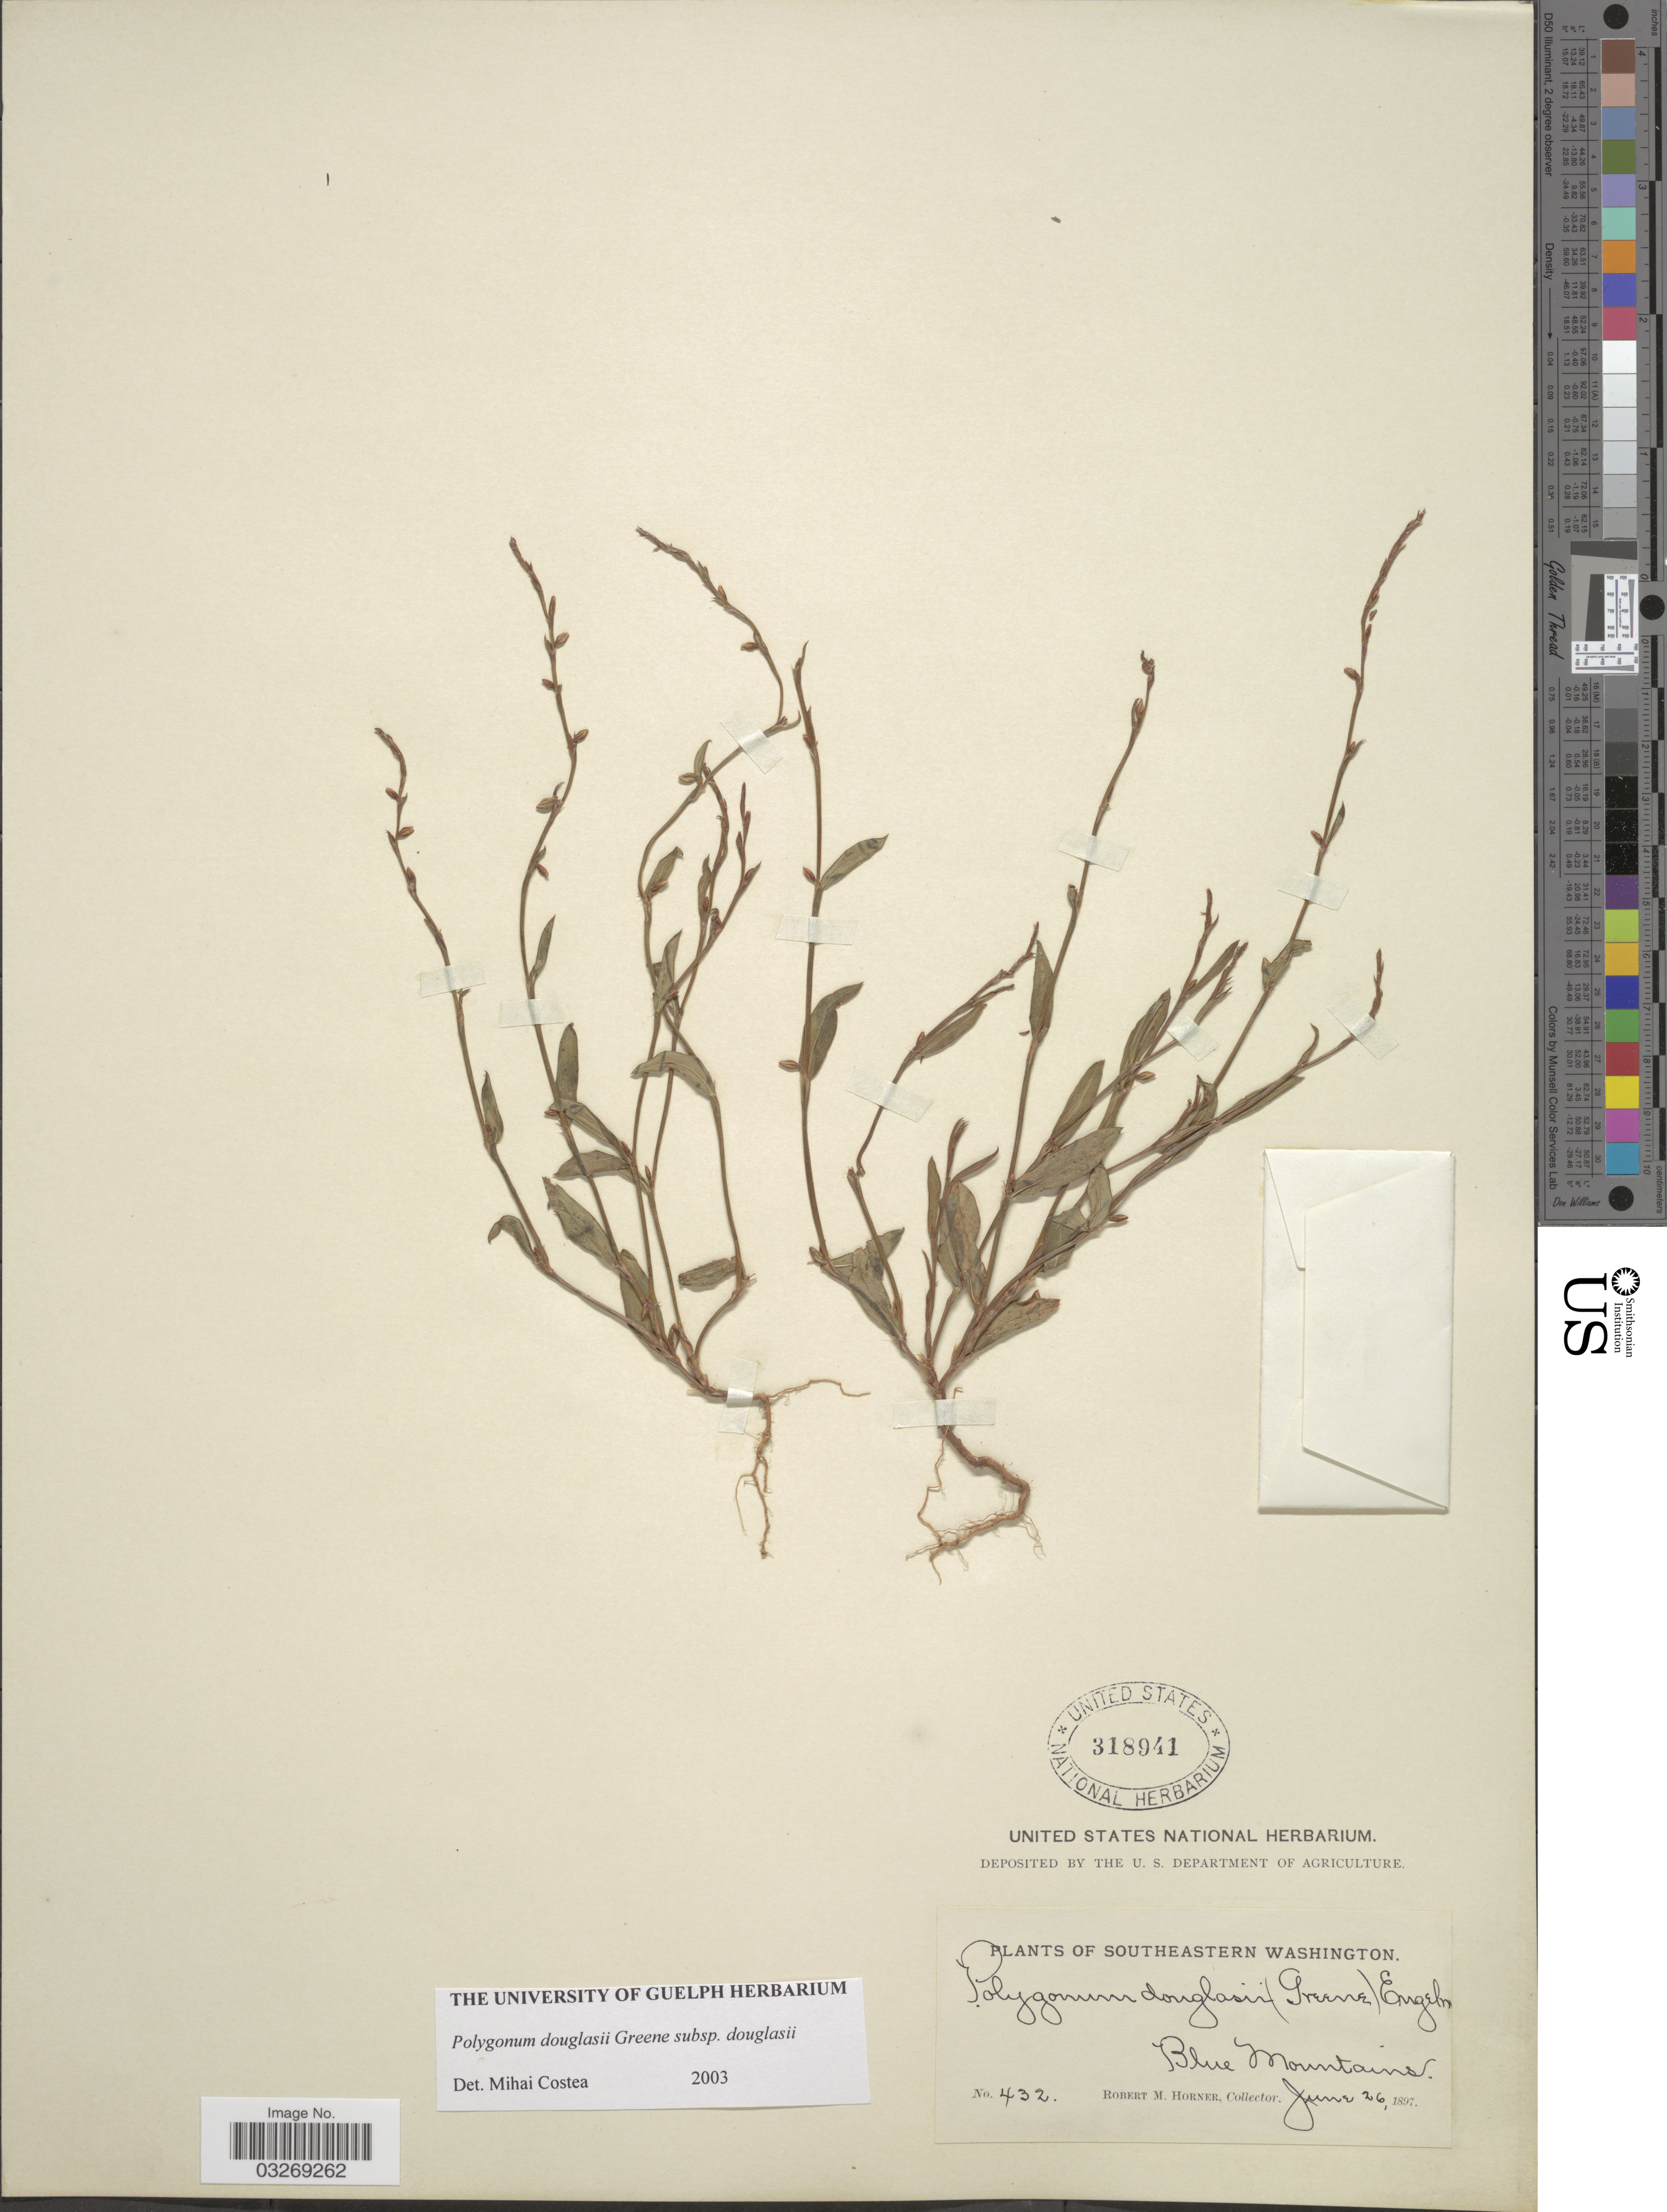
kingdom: Plantae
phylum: Tracheophyta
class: Magnoliopsida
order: Caryophyllales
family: Polygonaceae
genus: Polygonum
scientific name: Polygonum douglasii subsp. douglasii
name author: Greene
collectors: R. Horner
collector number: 432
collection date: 1897-06-26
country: United States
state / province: Washington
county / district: Clallam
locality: Southeastern Washington. Blue Mountains.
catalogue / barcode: US 318941